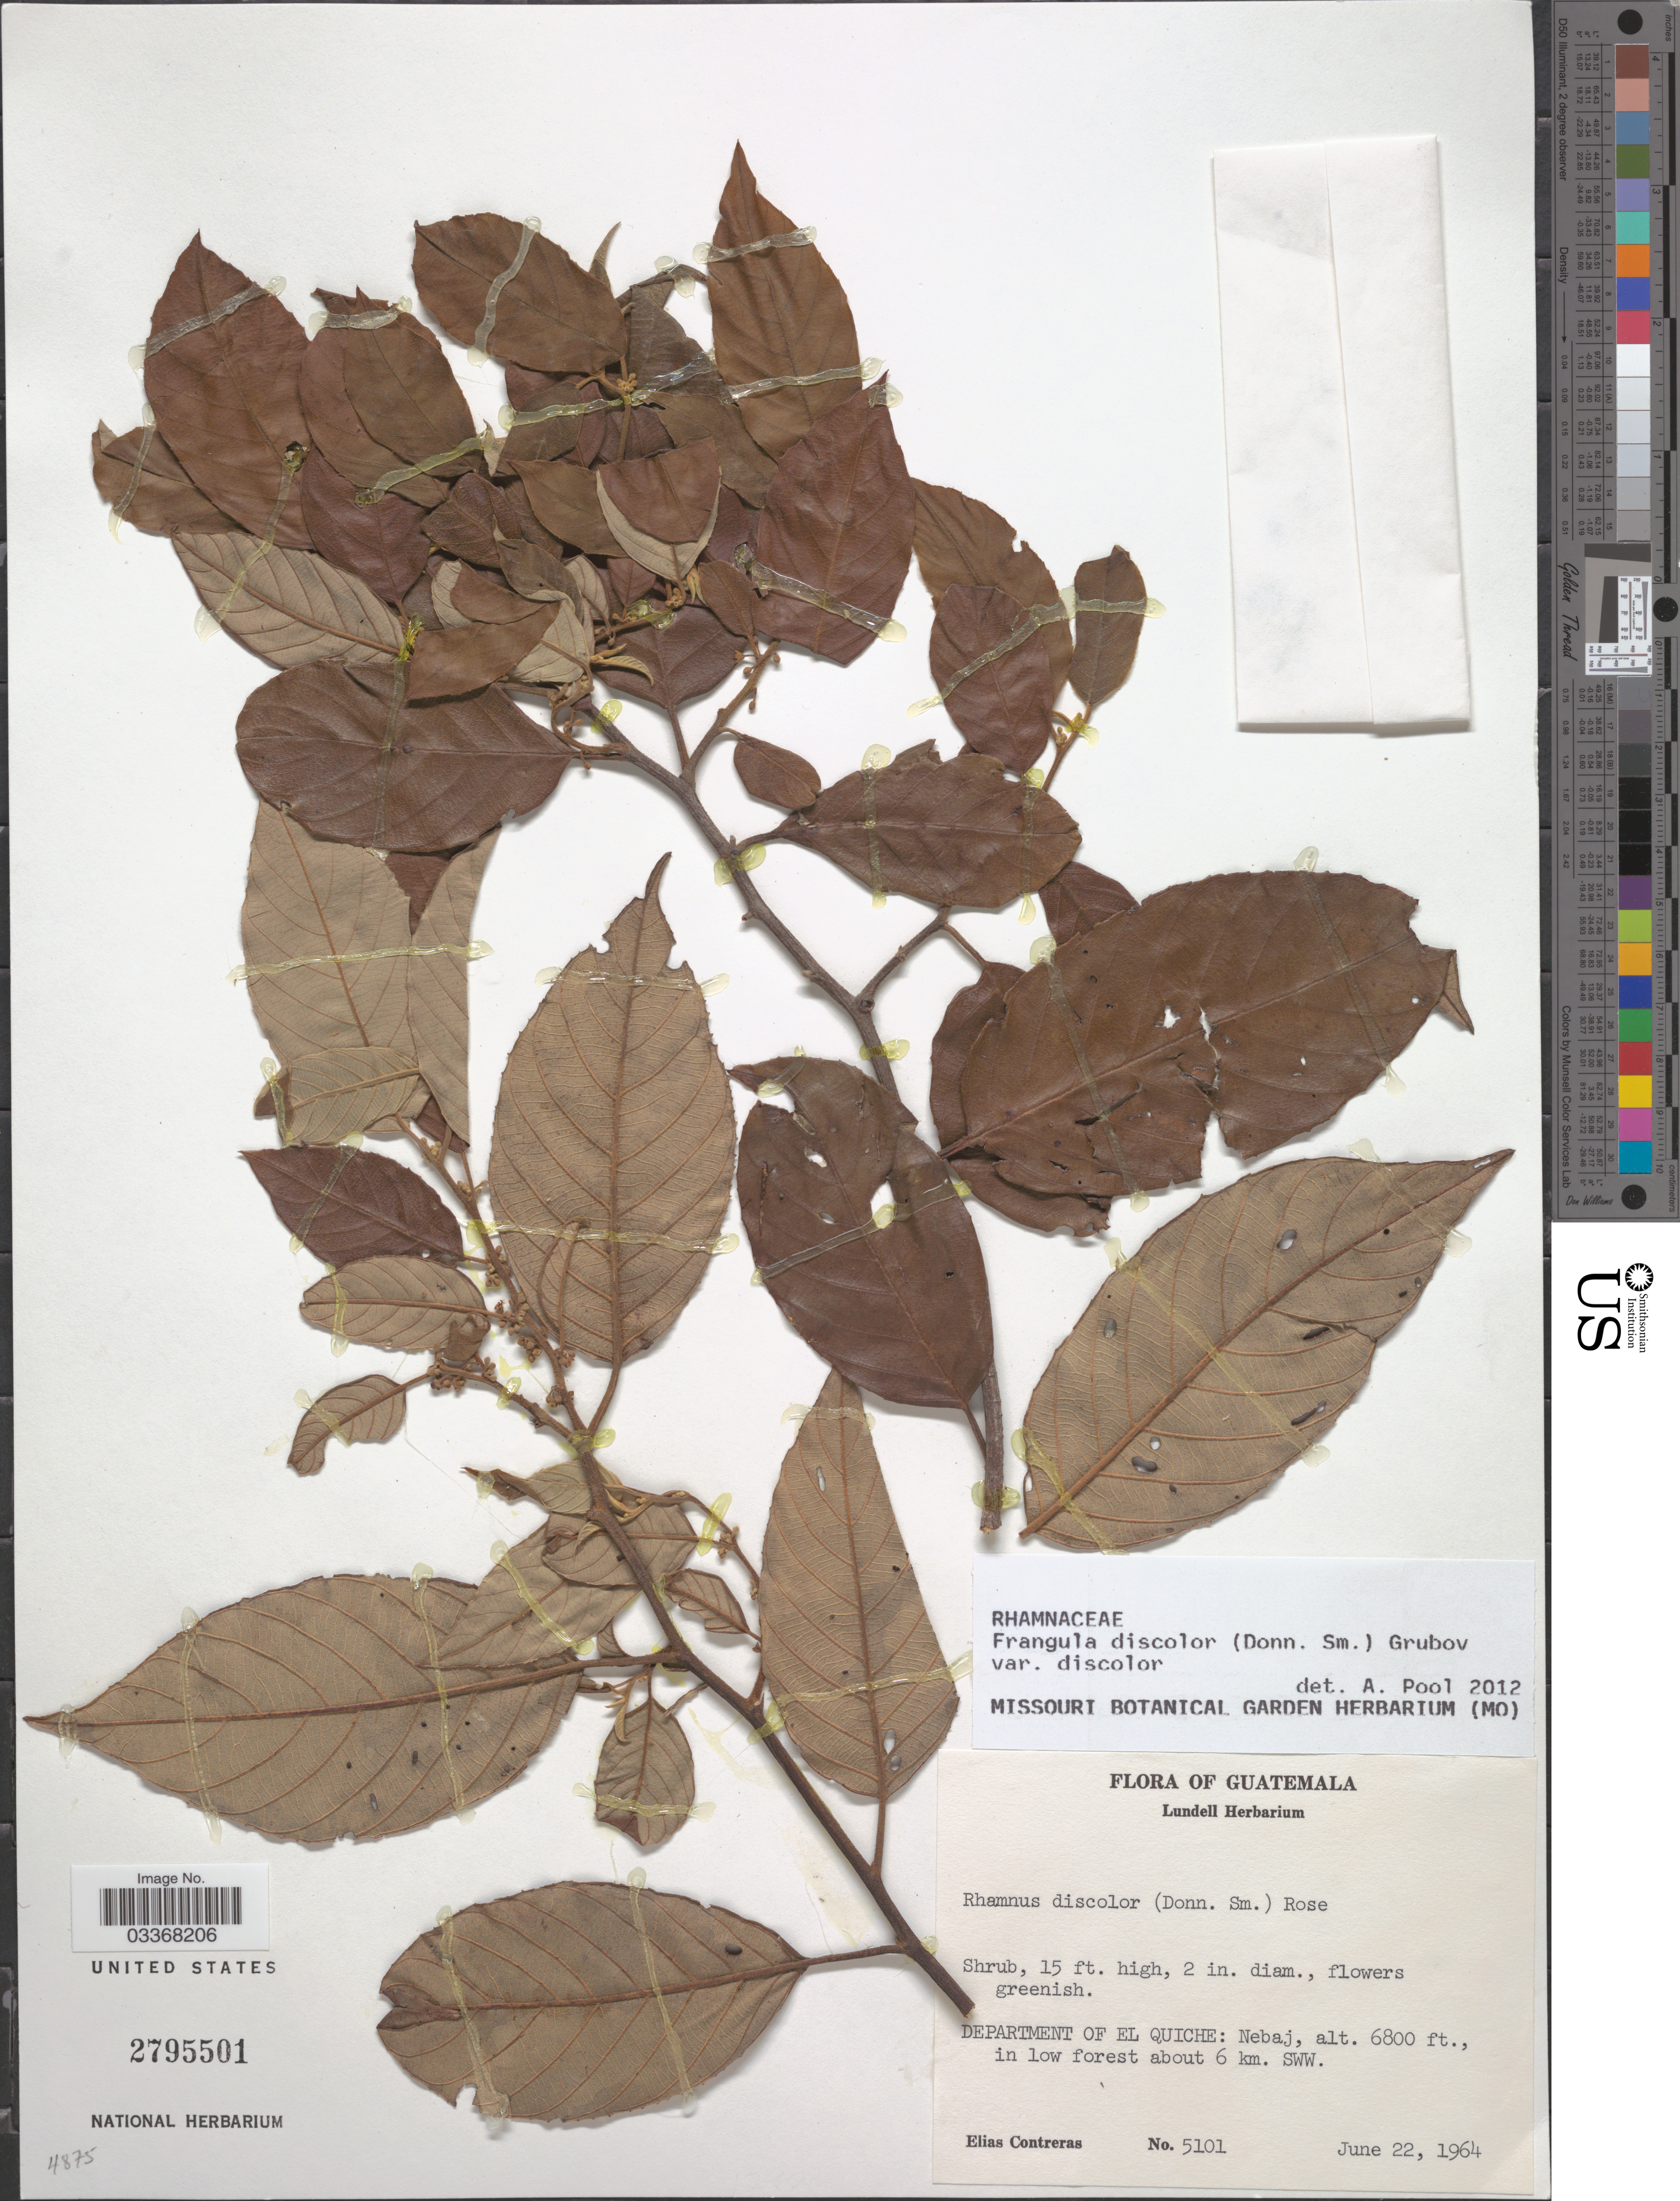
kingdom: Plantae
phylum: Tracheophyta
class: Magnoliopsida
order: Rosales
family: Rhamnaceae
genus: Frangula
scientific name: Frangula discolor var. discolor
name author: (Donn. Sm.) Grubov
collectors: E. Contreras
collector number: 5101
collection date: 1964-06-22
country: Guatemala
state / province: El Quiché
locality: Department of El Quiche: Nebaj, in low forest about 6 km. SWW.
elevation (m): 2073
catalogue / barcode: US 2795501